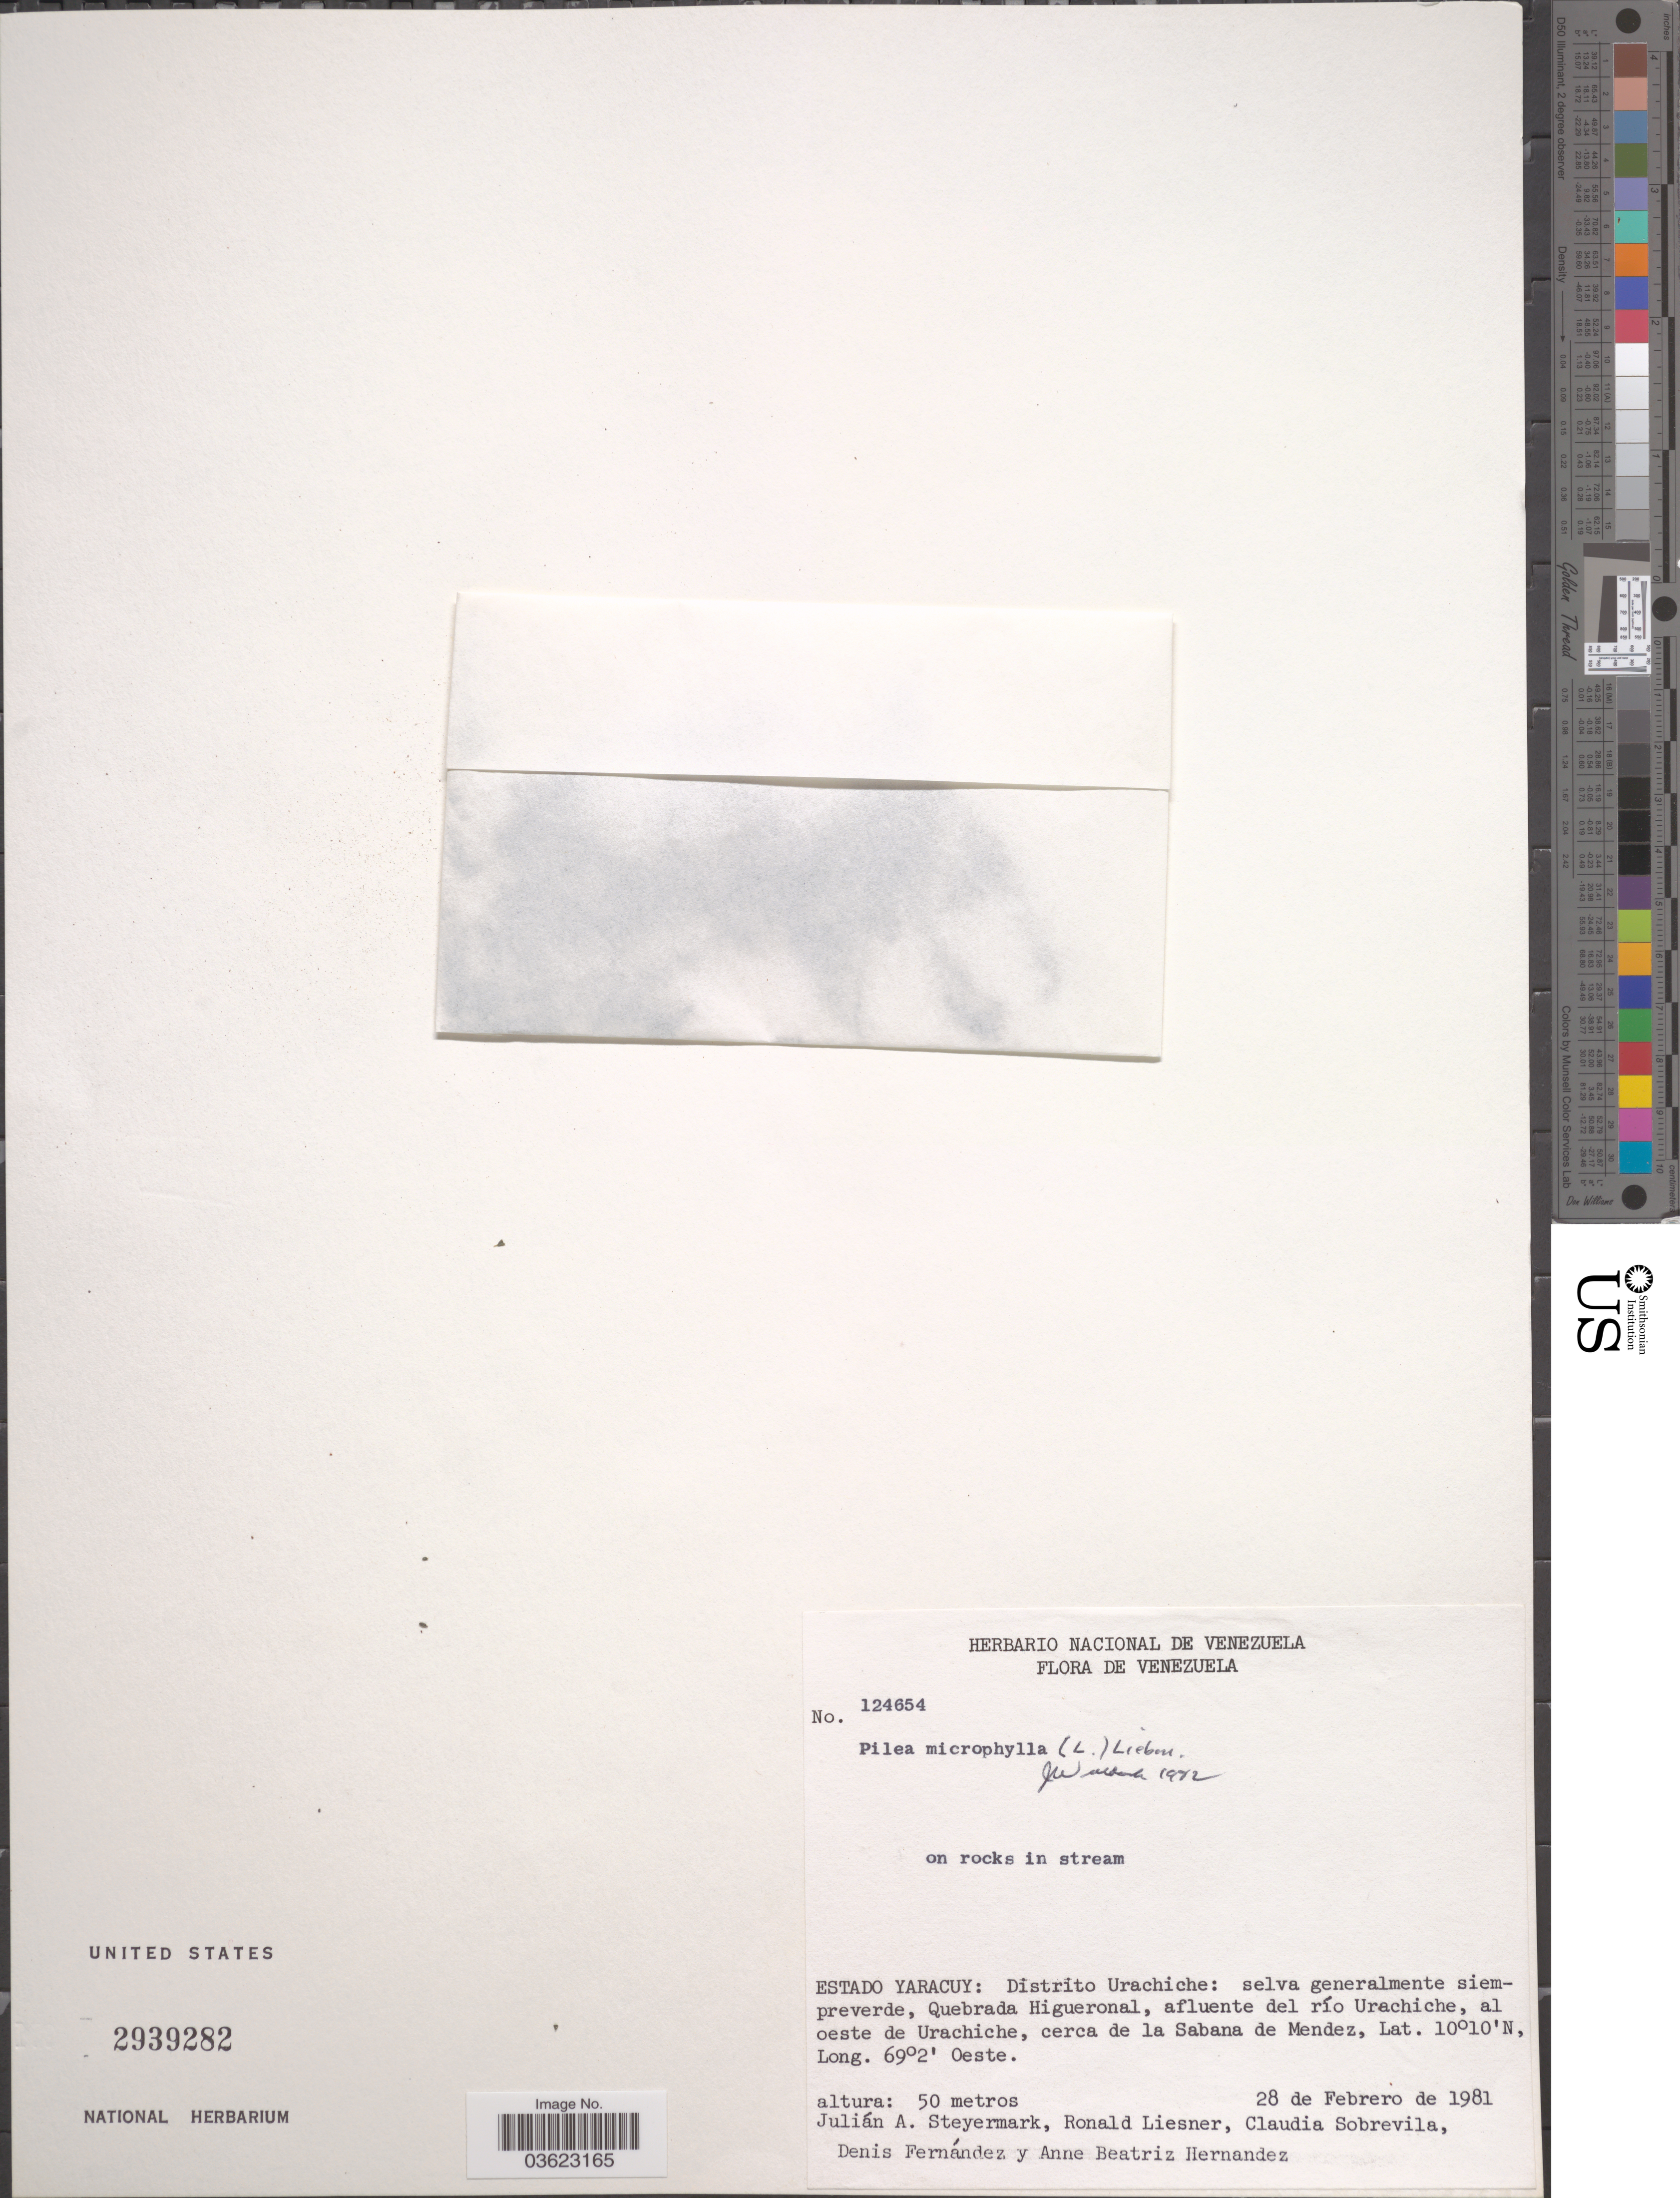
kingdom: Plantae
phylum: Tracheophyta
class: Magnoliopsida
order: Rosales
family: Urticaceae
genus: Pilea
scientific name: Pilea microphylla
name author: (L.) Liebm.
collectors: J. Steyermark, R. L. Liesner & C. Sobrevila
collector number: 124654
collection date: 1981-02-28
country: Venezuela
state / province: Yaracuy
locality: Distrito Urachiche: selva generalmente siempreverde, Quebrada Higueronal, afluente del río Urachiche, al oeste de Urachiche, cerca de la Sabana de Mendez.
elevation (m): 50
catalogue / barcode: US 2939282